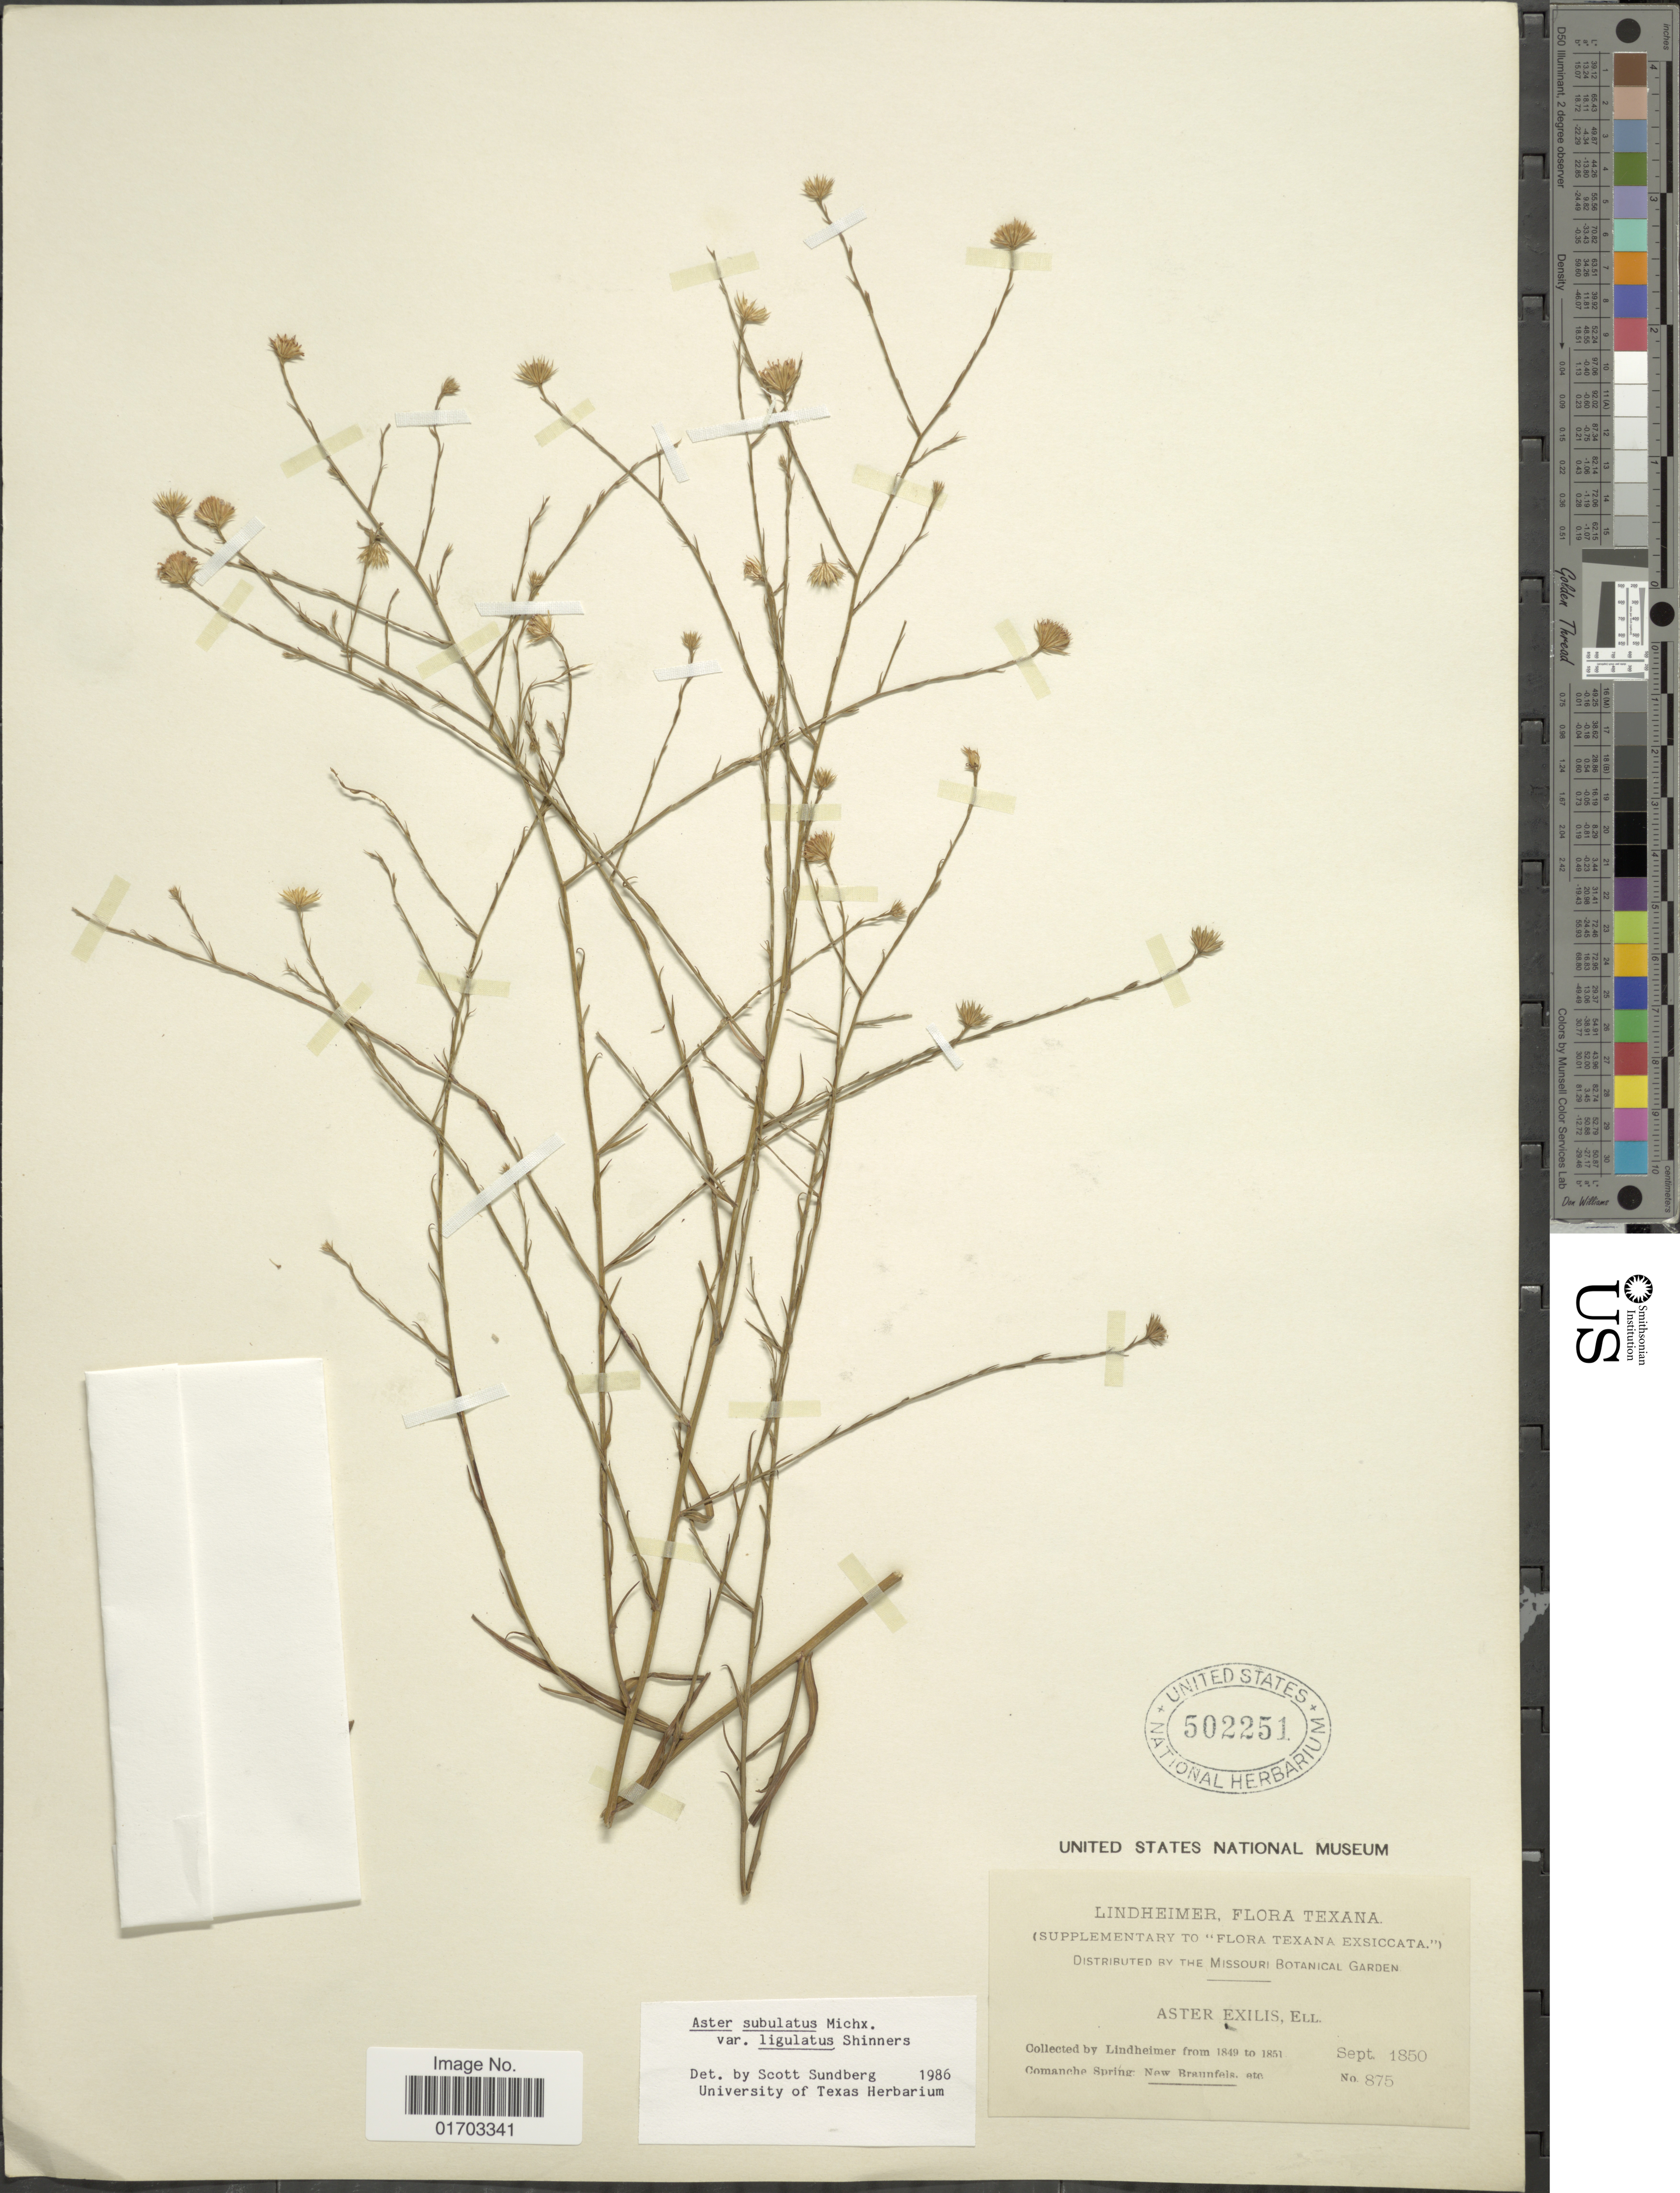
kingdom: Plantae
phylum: Tracheophyta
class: Magnoliopsida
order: Asterales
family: Asteraceae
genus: Symphyotrichum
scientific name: Symphyotrichum subulatum var. ligulatum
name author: (Shinners) S.D. Sundb.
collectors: -. Lindheimer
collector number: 875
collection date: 1850-09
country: United States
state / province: Texas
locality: Comanche Spring: New Braunfels. etc.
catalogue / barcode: US 502251